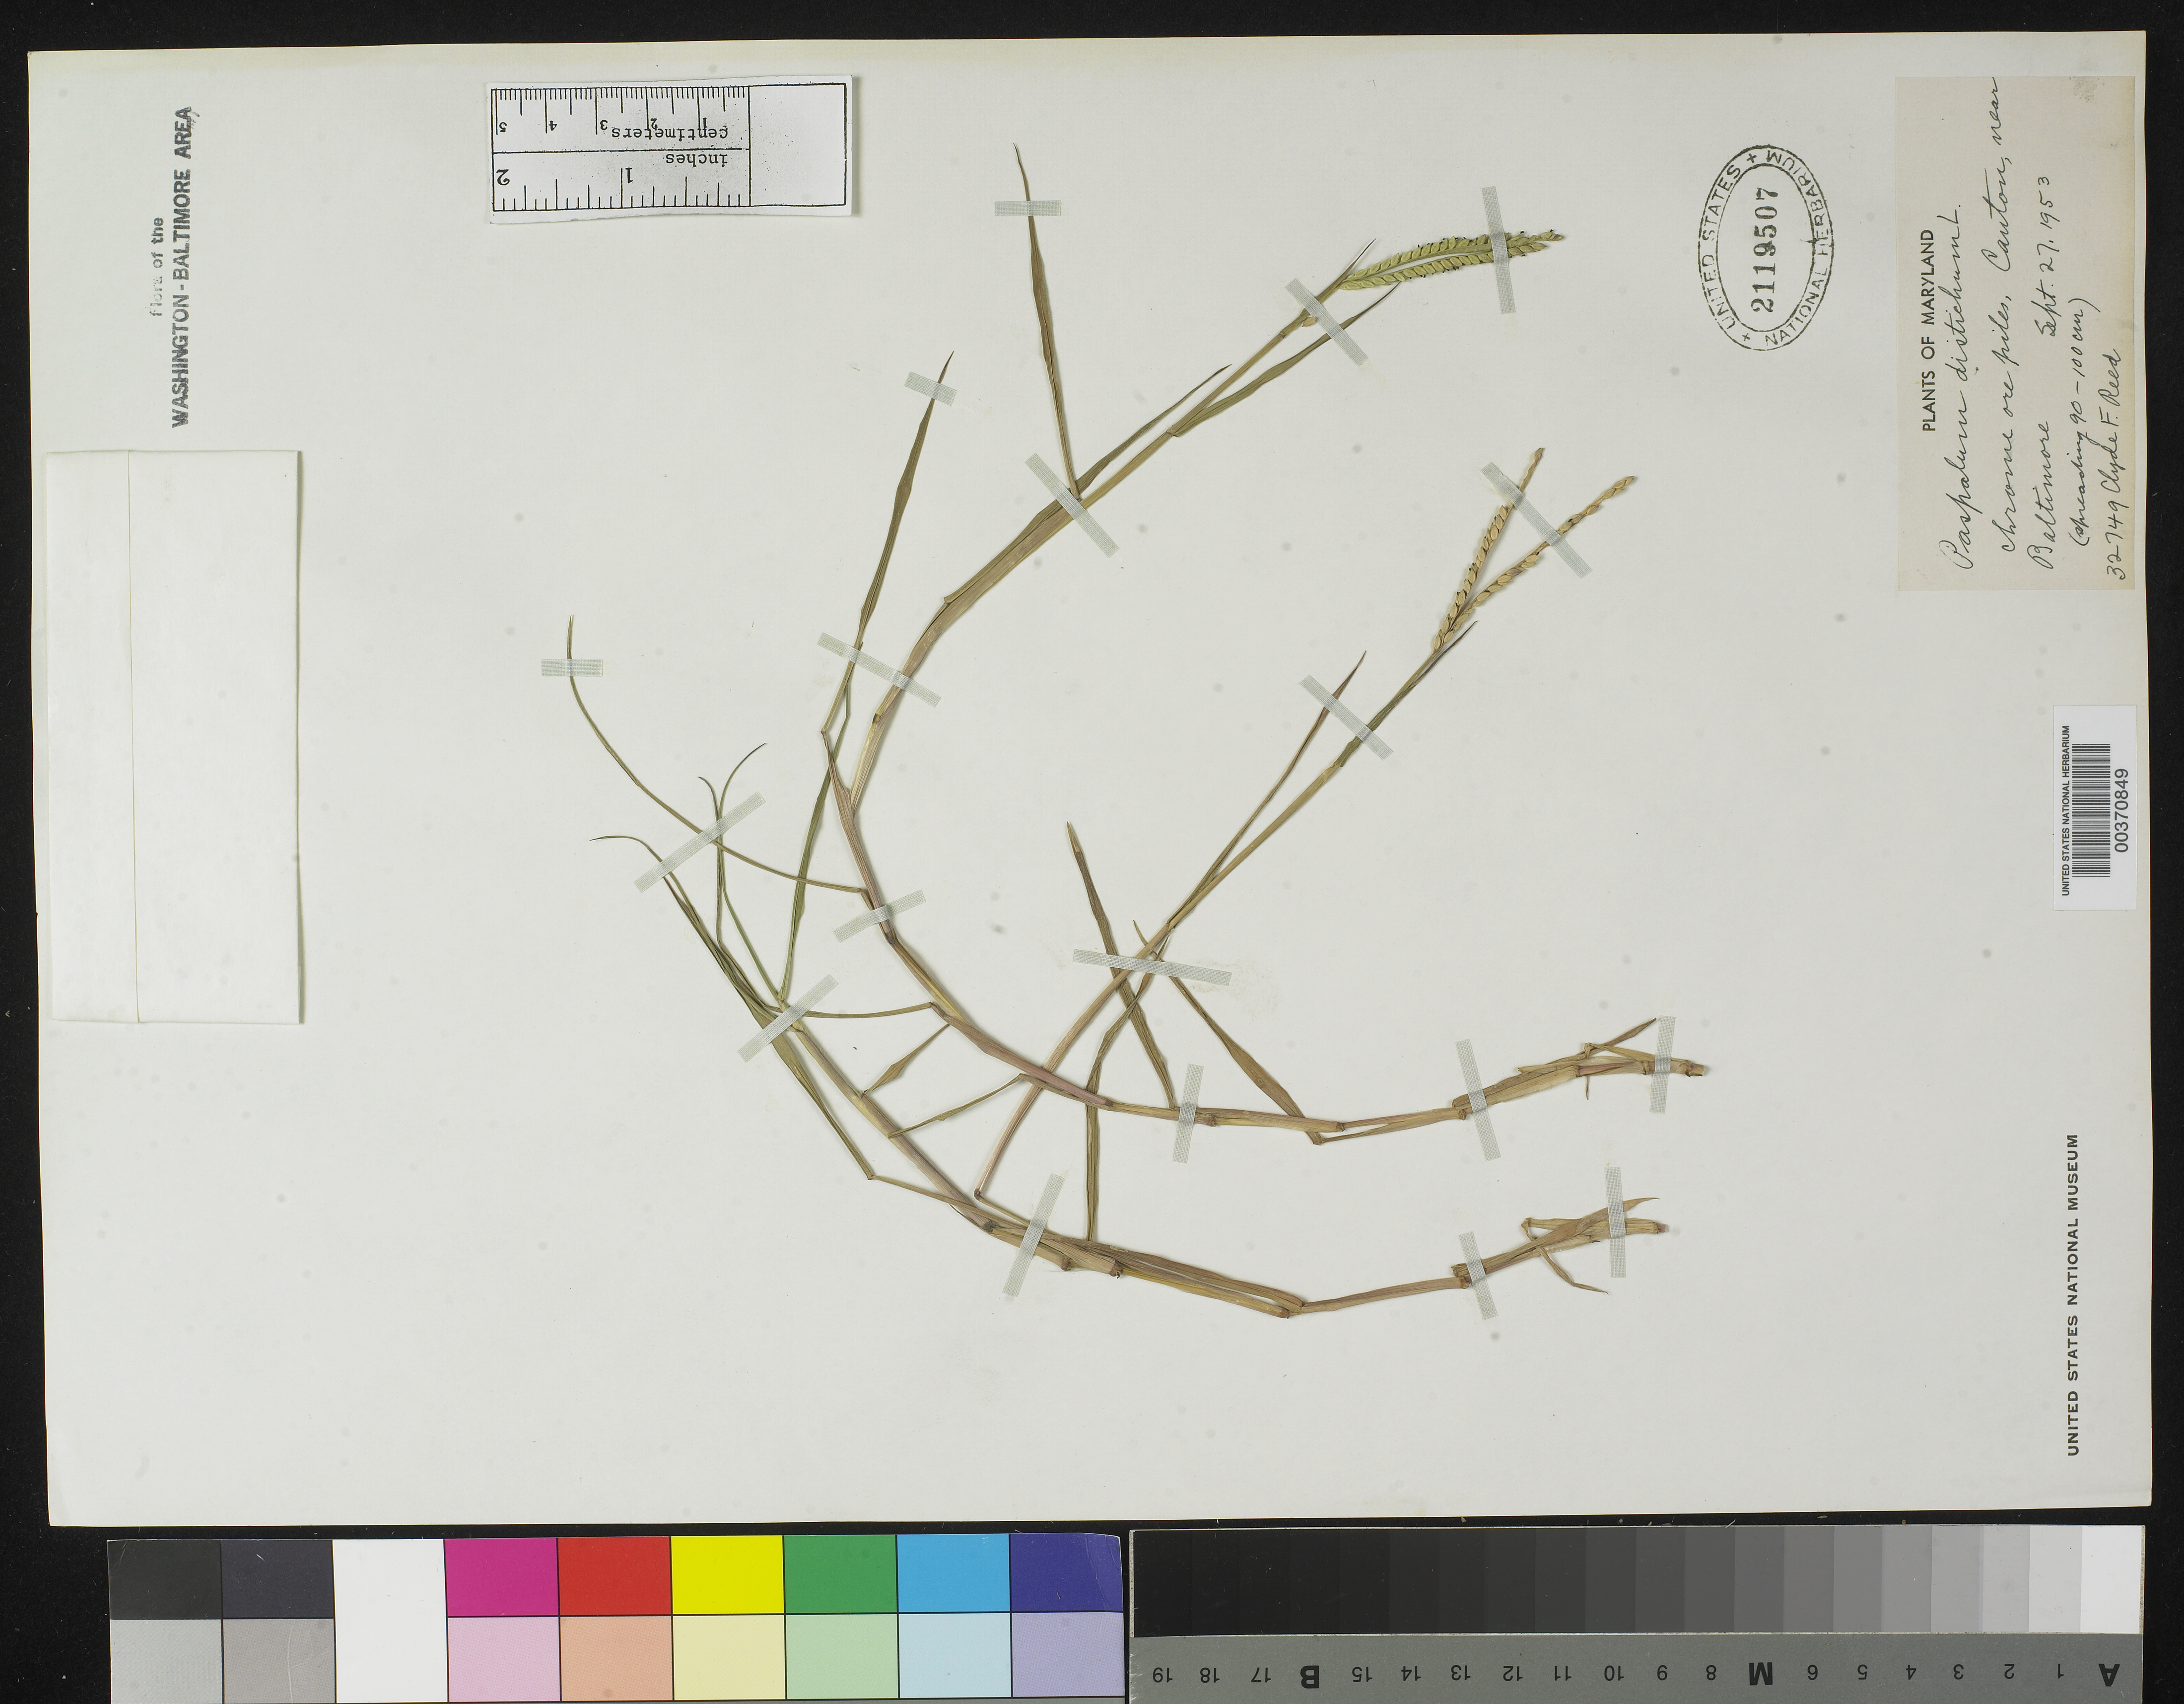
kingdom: Plantae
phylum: Tracheophyta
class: Liliopsida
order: Poales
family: Poaceae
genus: Paspalum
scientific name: Paspalum distichum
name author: L.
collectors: C. F. Reed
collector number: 32749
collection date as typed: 27 Sep 1953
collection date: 1953-09-27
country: United States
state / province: Maryland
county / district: City of Baltimore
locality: Canton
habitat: On crome ore piles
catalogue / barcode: US 2119507